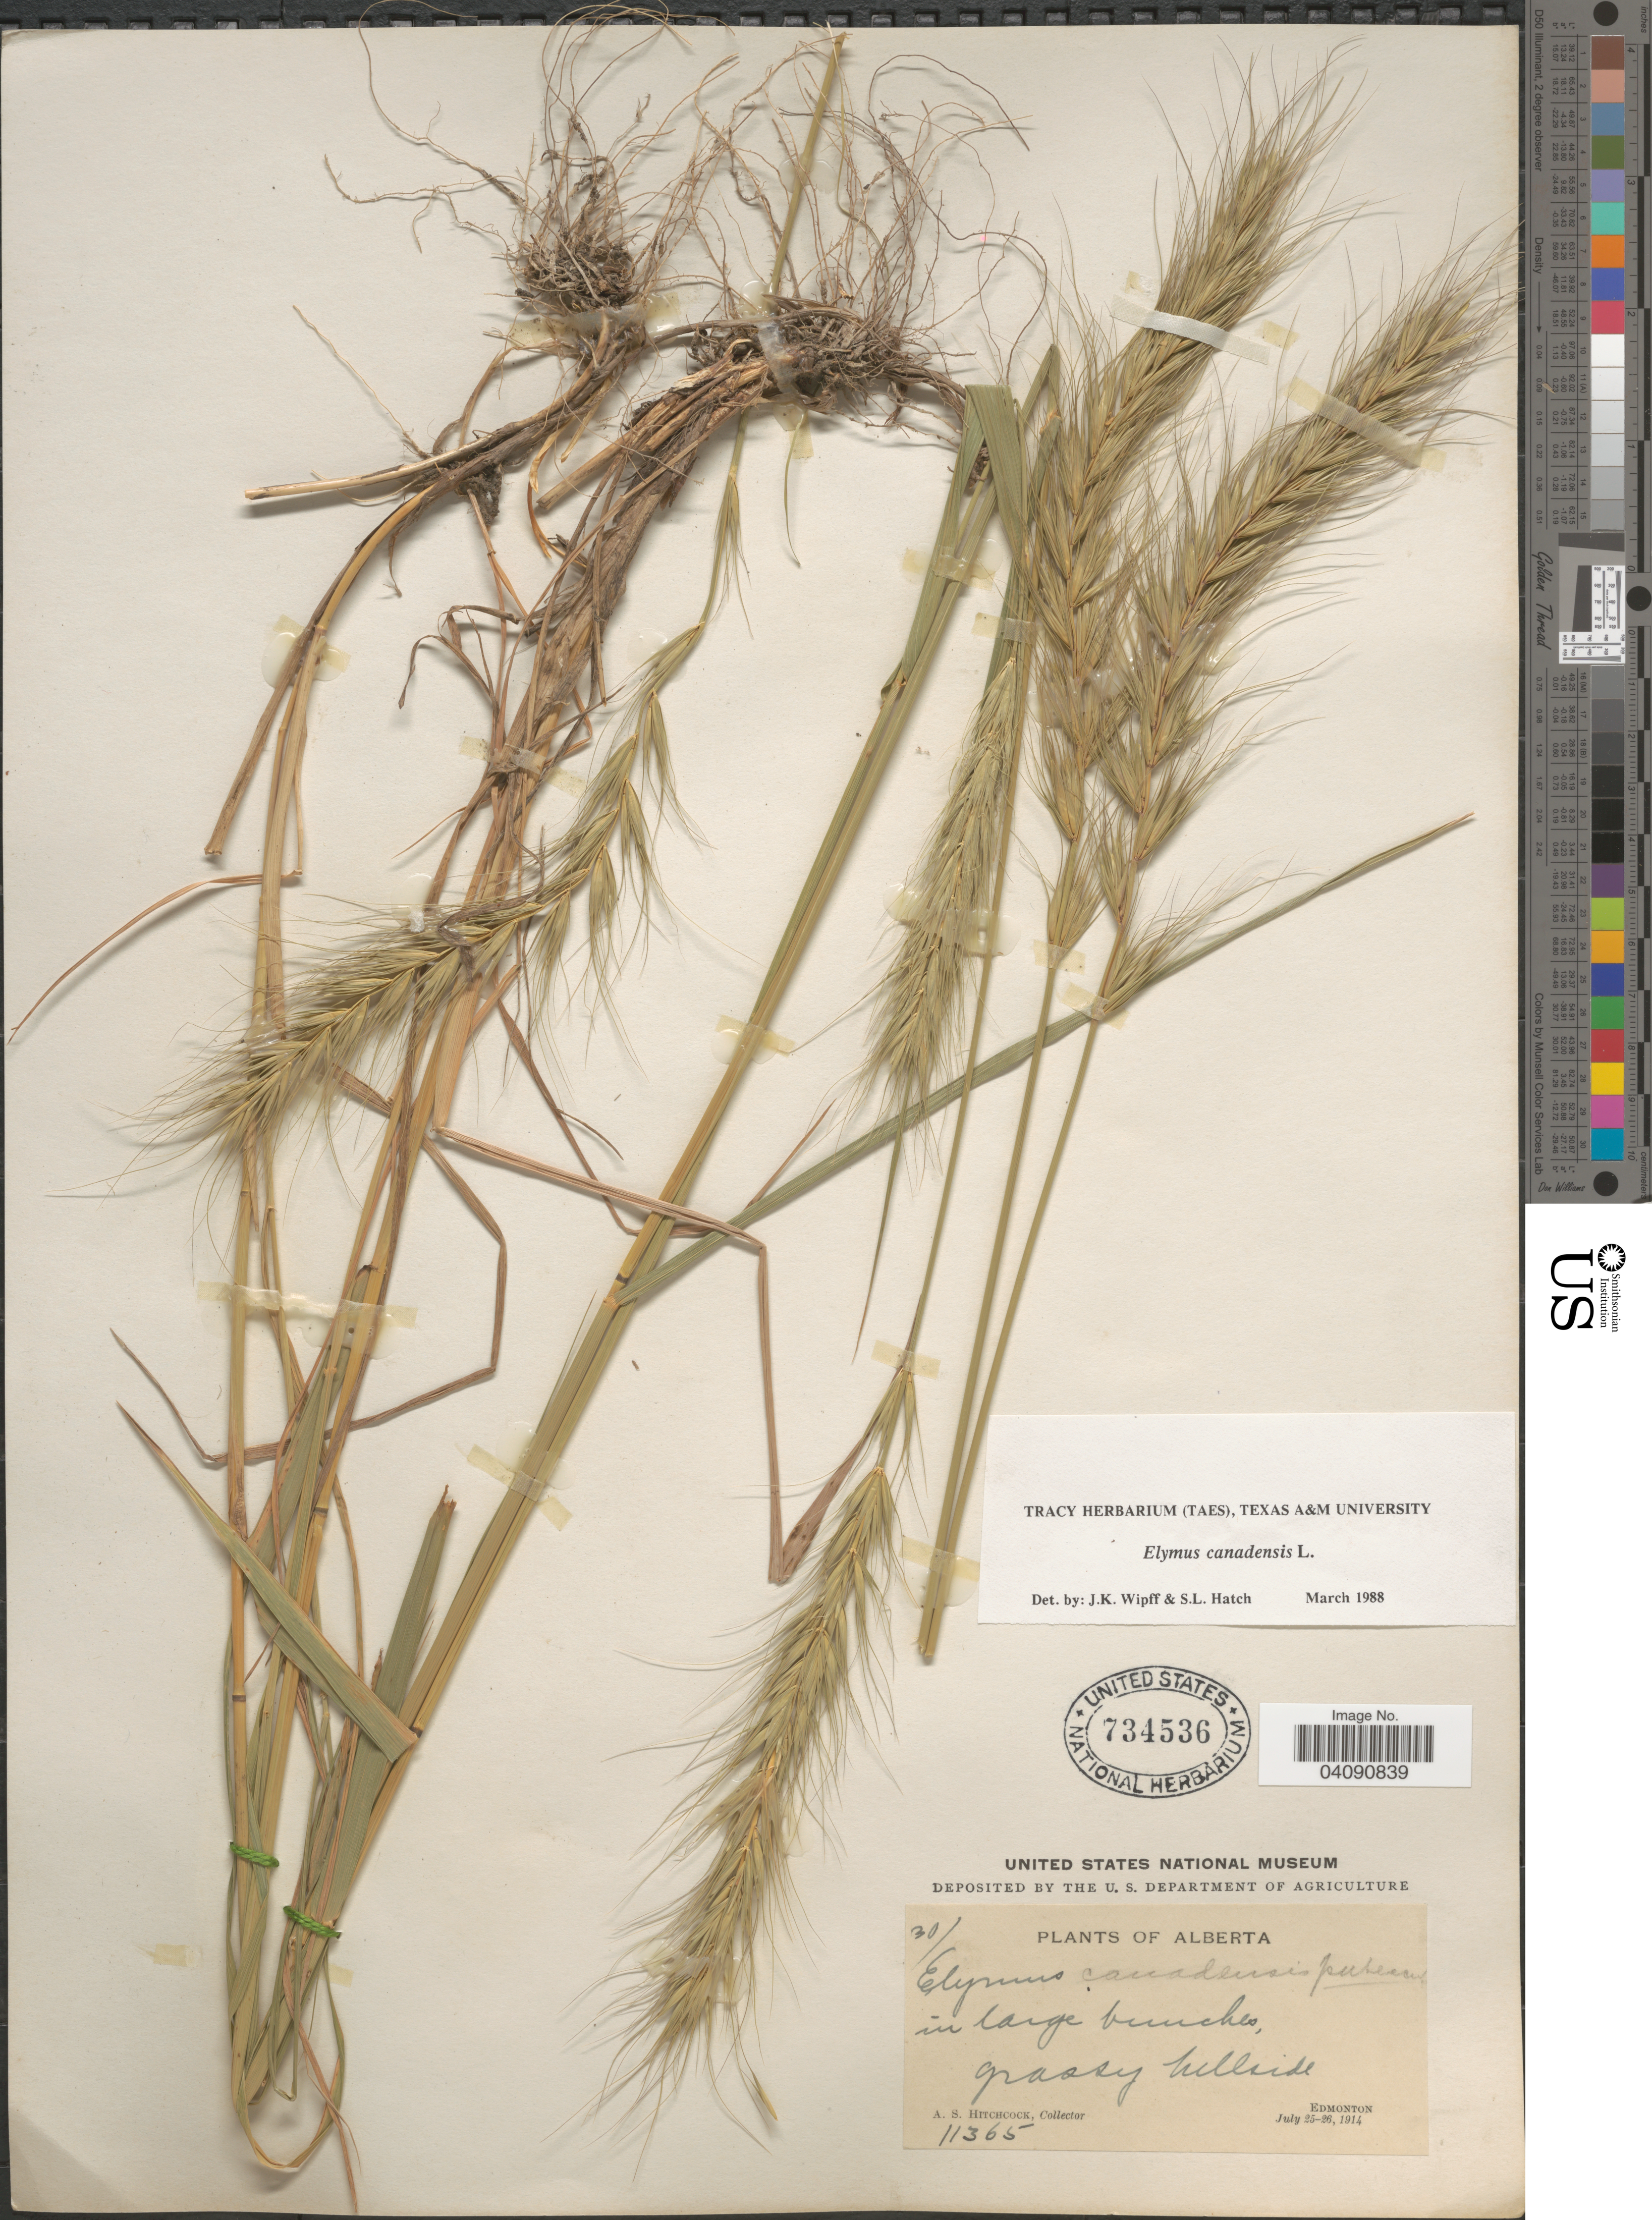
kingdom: Plantae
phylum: Tracheophyta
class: Liliopsida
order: Poales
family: Poaceae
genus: Elymus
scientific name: Elymus canadensis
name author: L.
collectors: A. S. Hitchcock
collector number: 11365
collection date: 1914-07-25/1914-07-26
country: Canada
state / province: Alberta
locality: Grassy hillside. Edmonton.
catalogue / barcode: US 734536